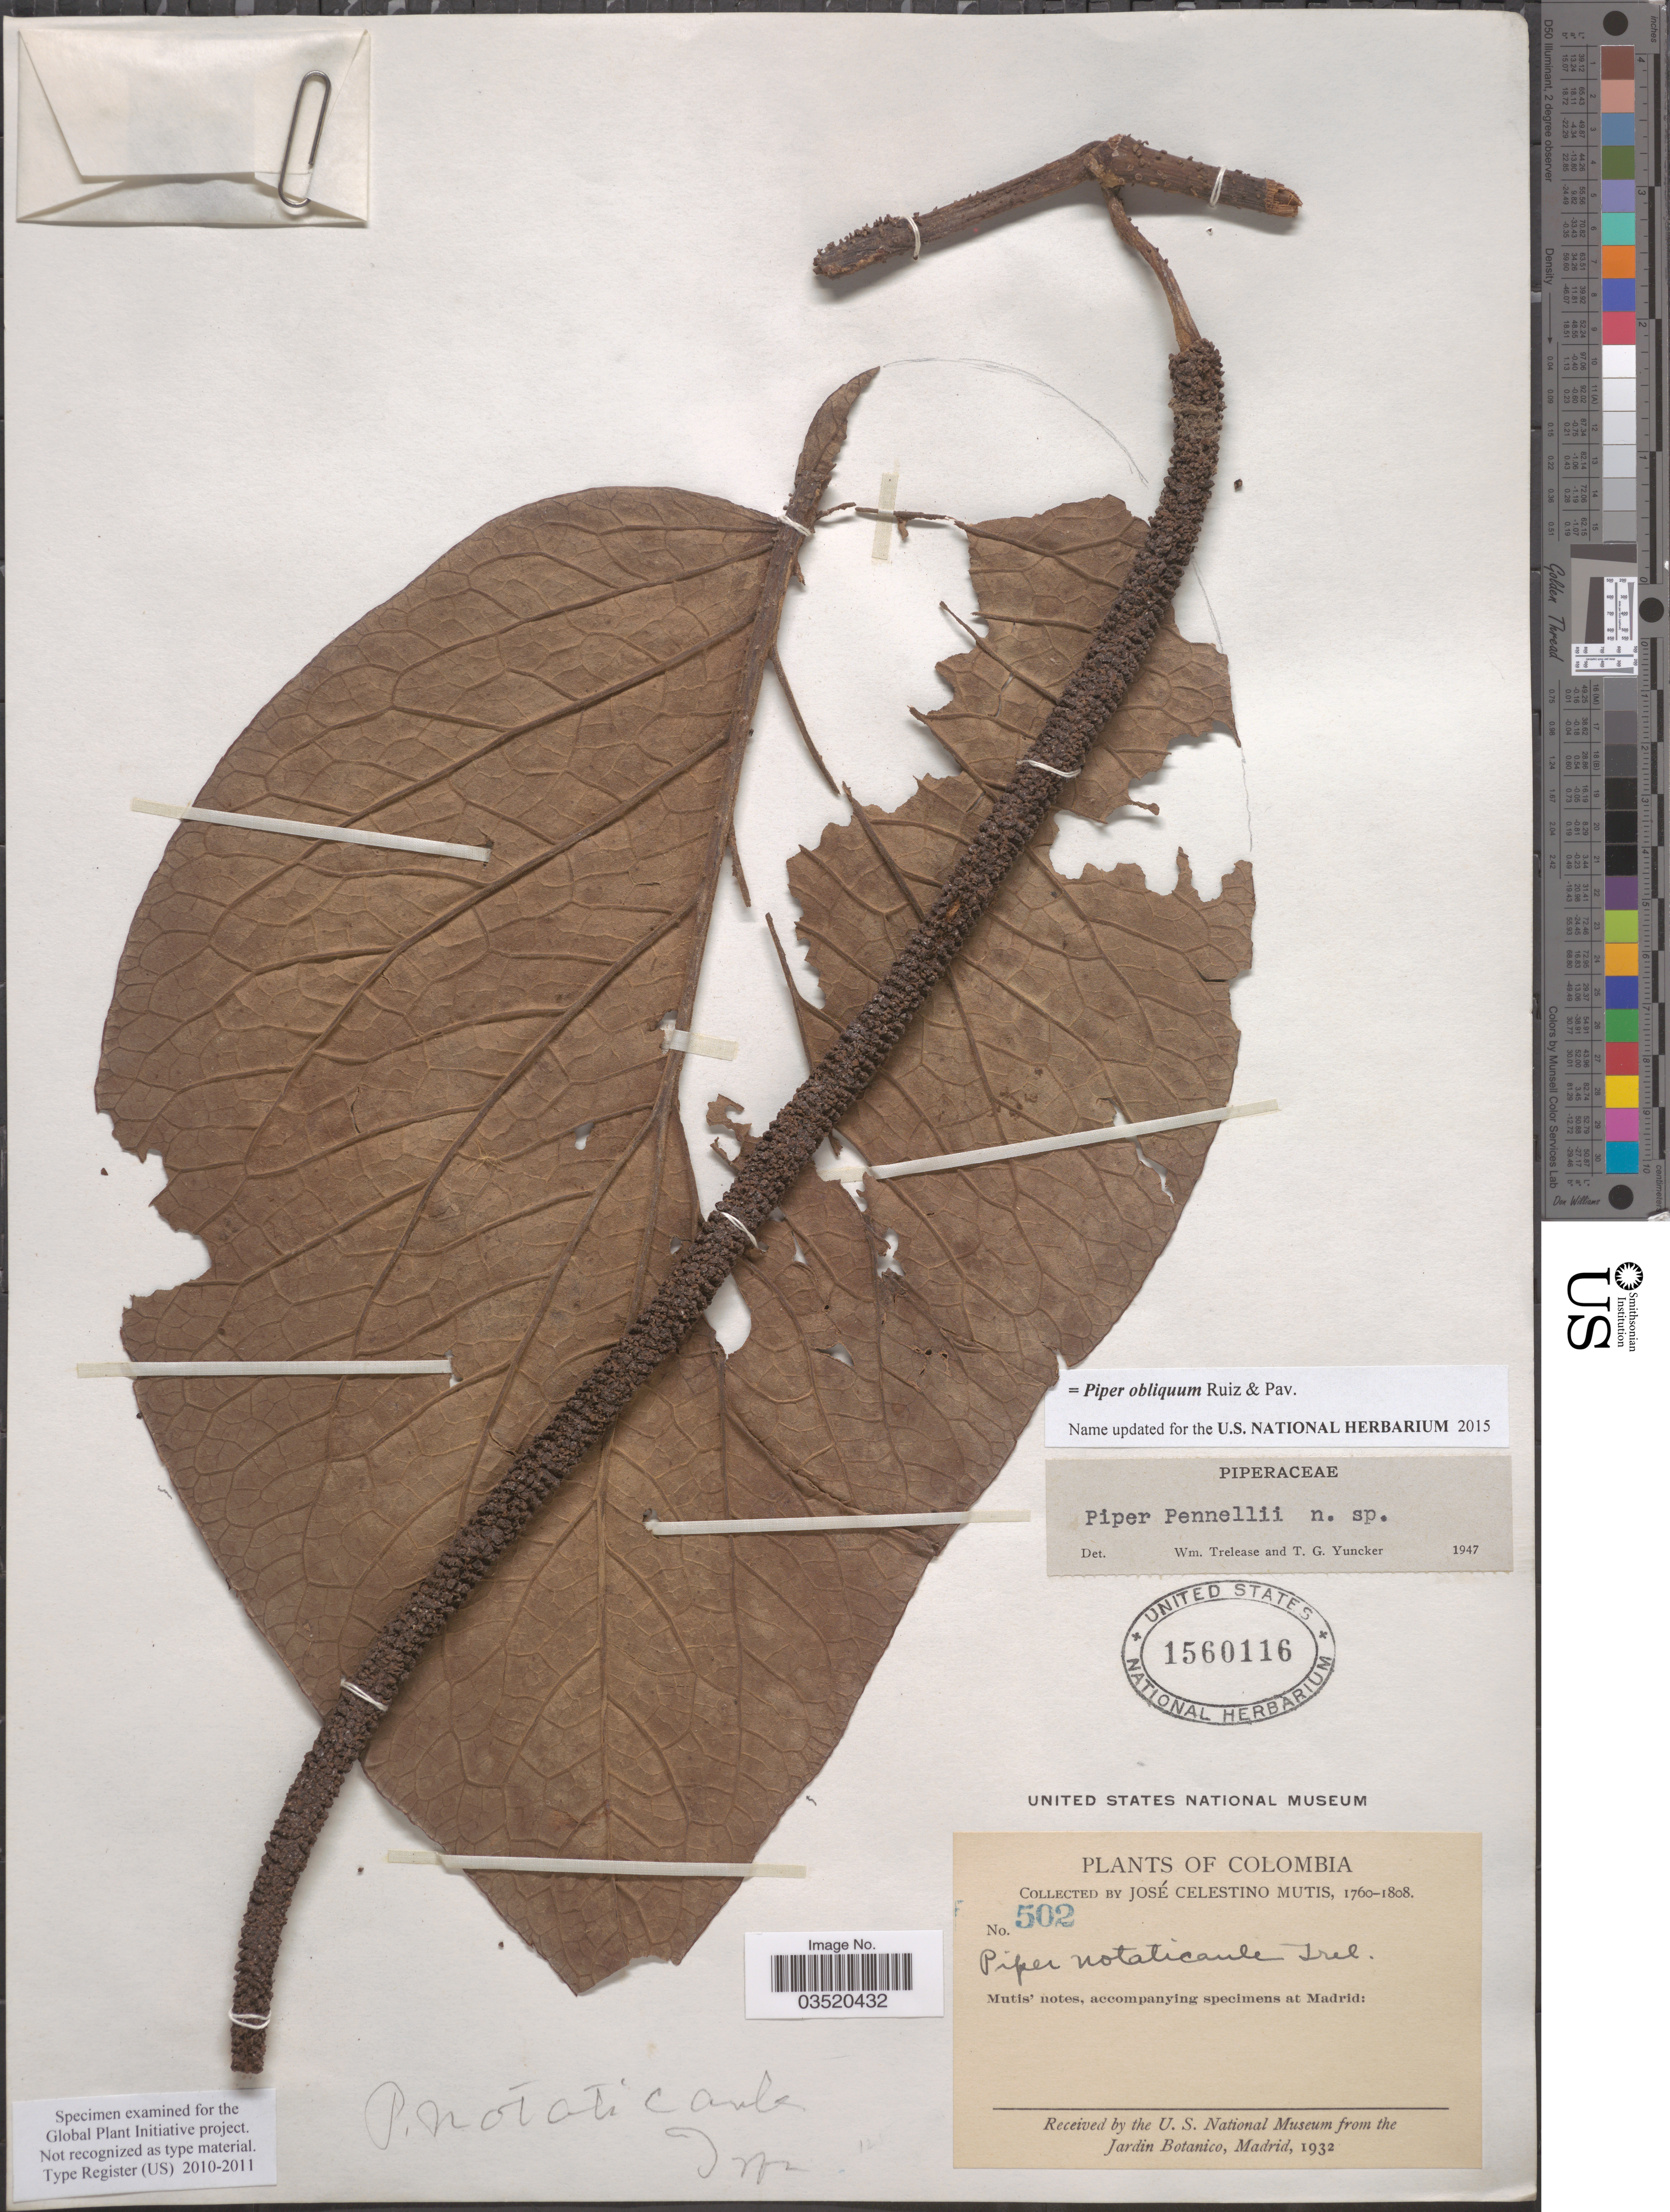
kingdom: Plantae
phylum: Tracheophyta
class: Magnoliopsida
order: Piperales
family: Piperaceae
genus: Piper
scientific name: Piper obliquum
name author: Ruiz & Pav.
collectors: J. C. B. Mutis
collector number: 502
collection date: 1760/1808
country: Colombia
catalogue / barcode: US 1560116